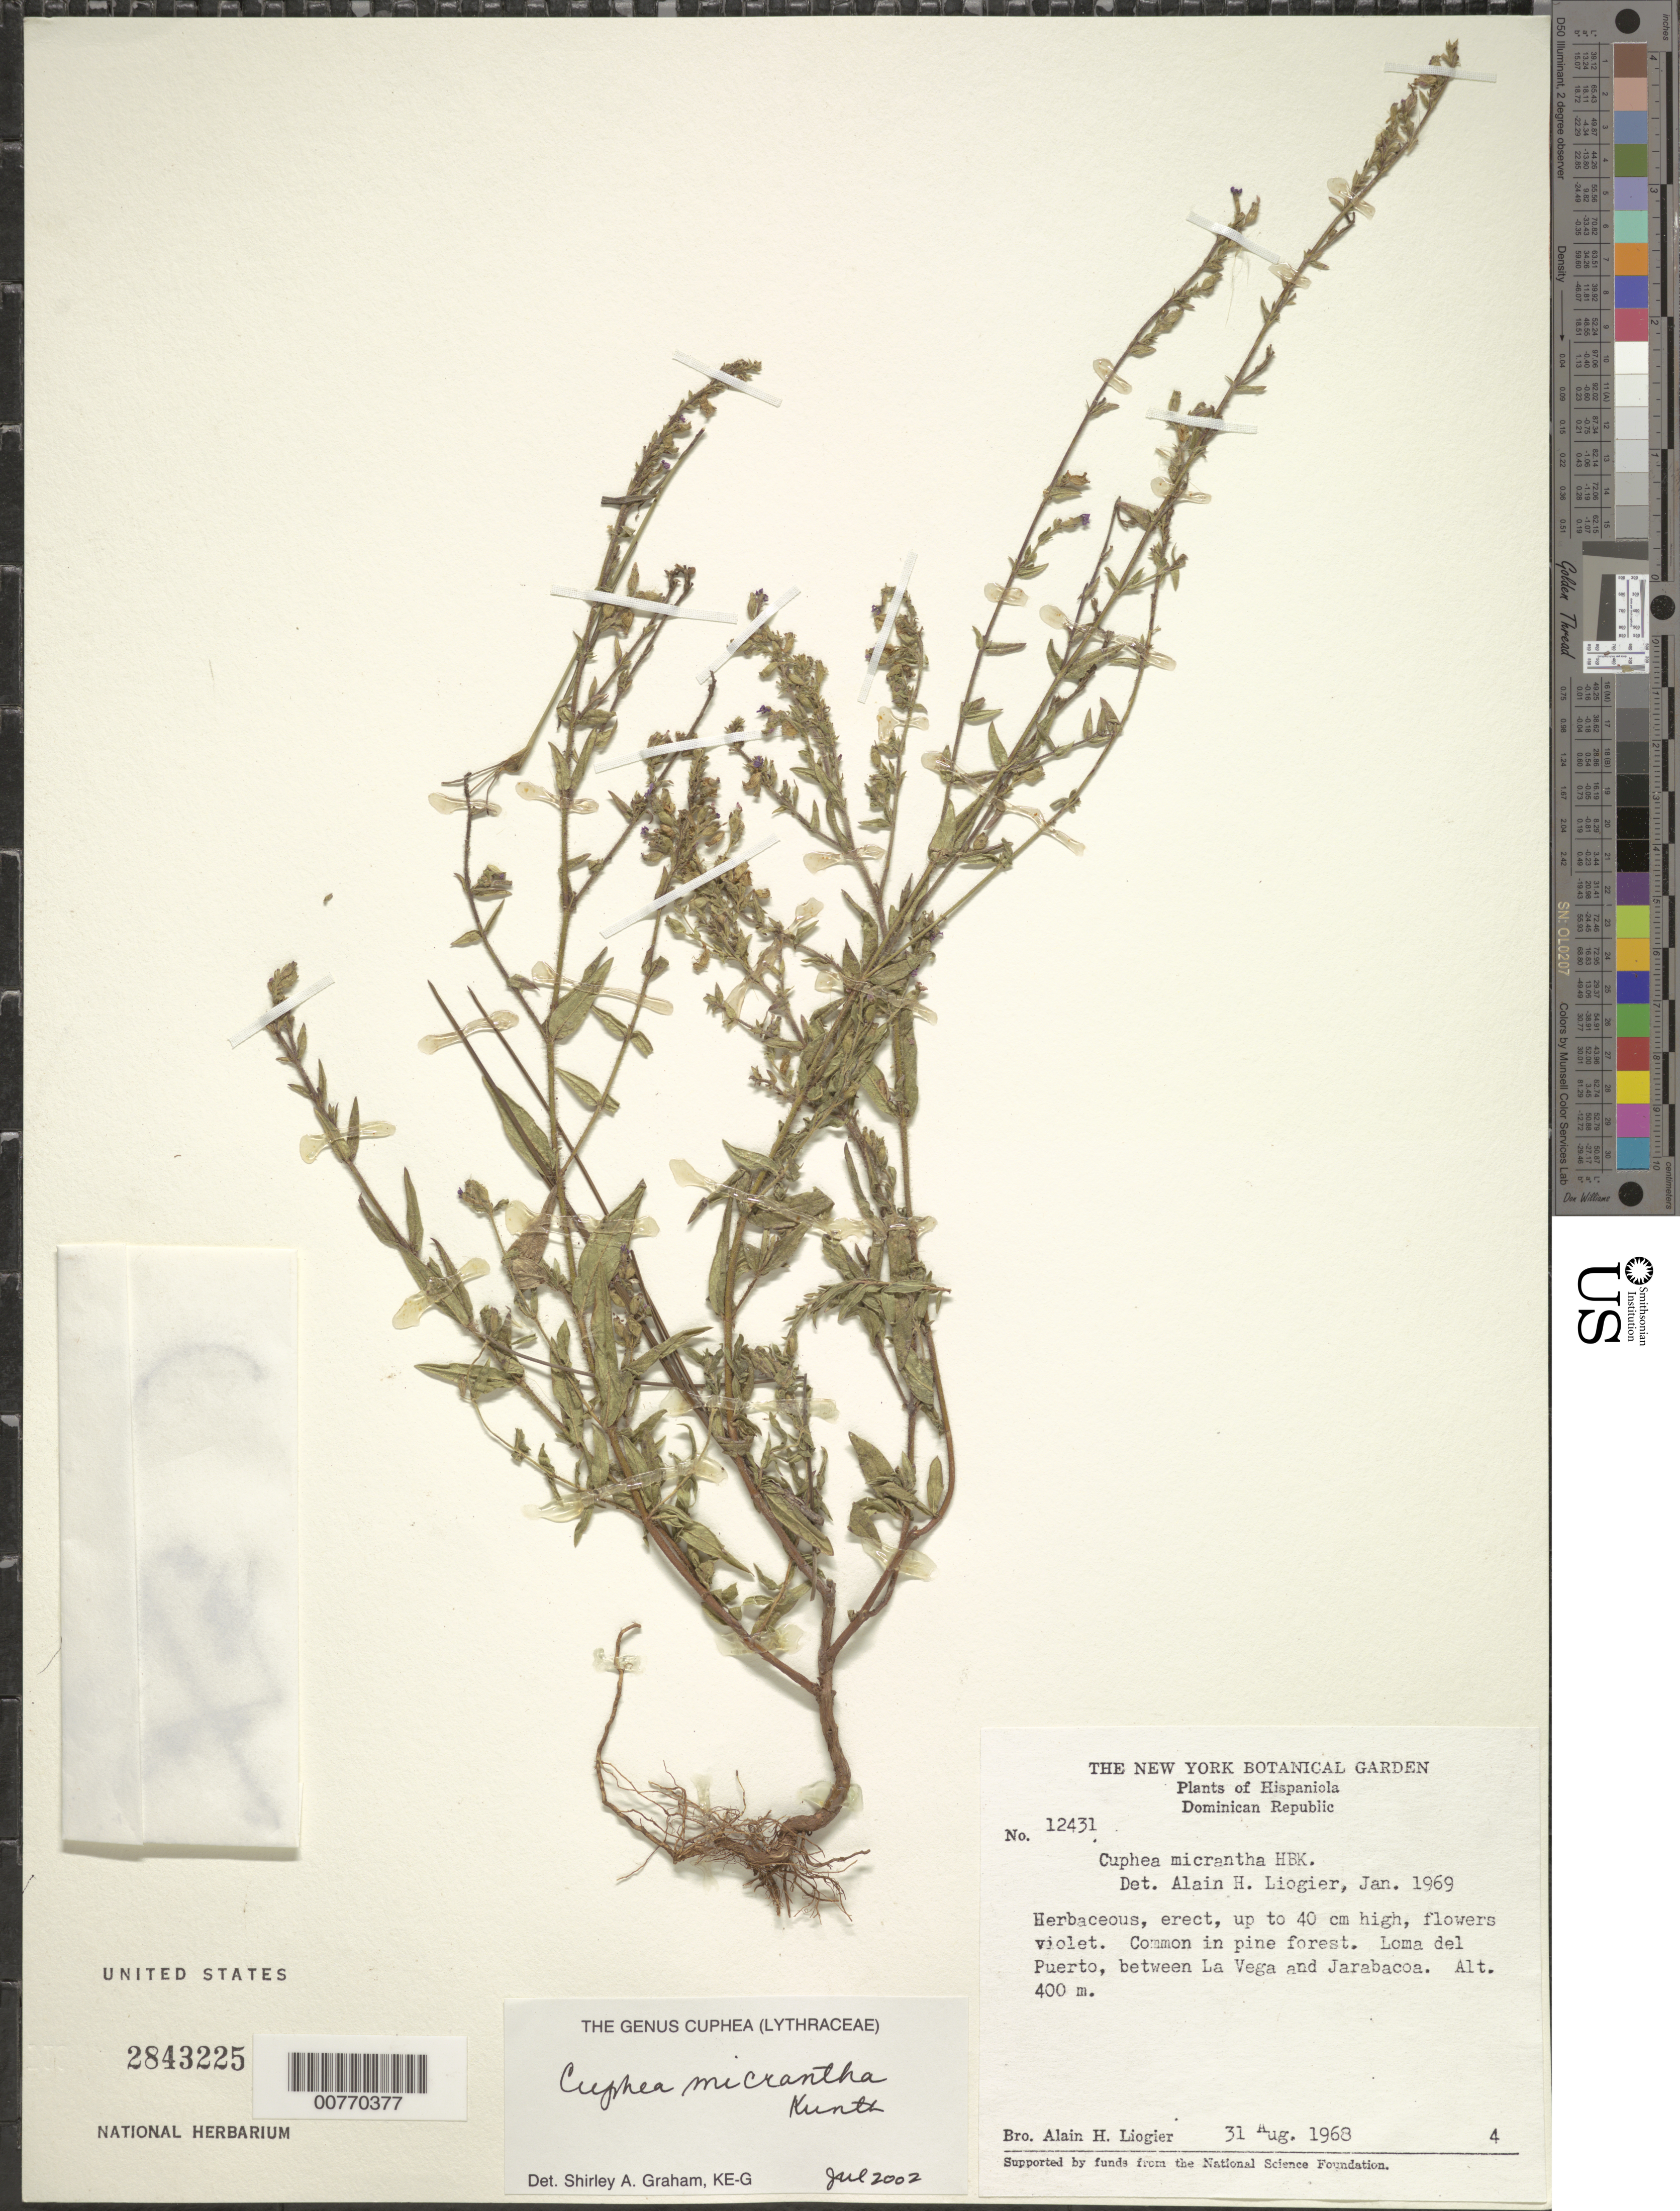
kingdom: Plantae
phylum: Tracheophyta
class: Magnoliopsida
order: Myrtales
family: Lythraceae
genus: Cuphea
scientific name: Cuphea micrantha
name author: Kunth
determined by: Graham, Shirley Ann Tousch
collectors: A. H. Liogier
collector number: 12431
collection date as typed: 31 Aug 1968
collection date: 1968-08-31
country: Dominican Republic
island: Hispaniola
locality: Loma del Puerto, between La Vega and Jarabacoa.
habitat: Common in forest.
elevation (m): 400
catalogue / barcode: US 2843225